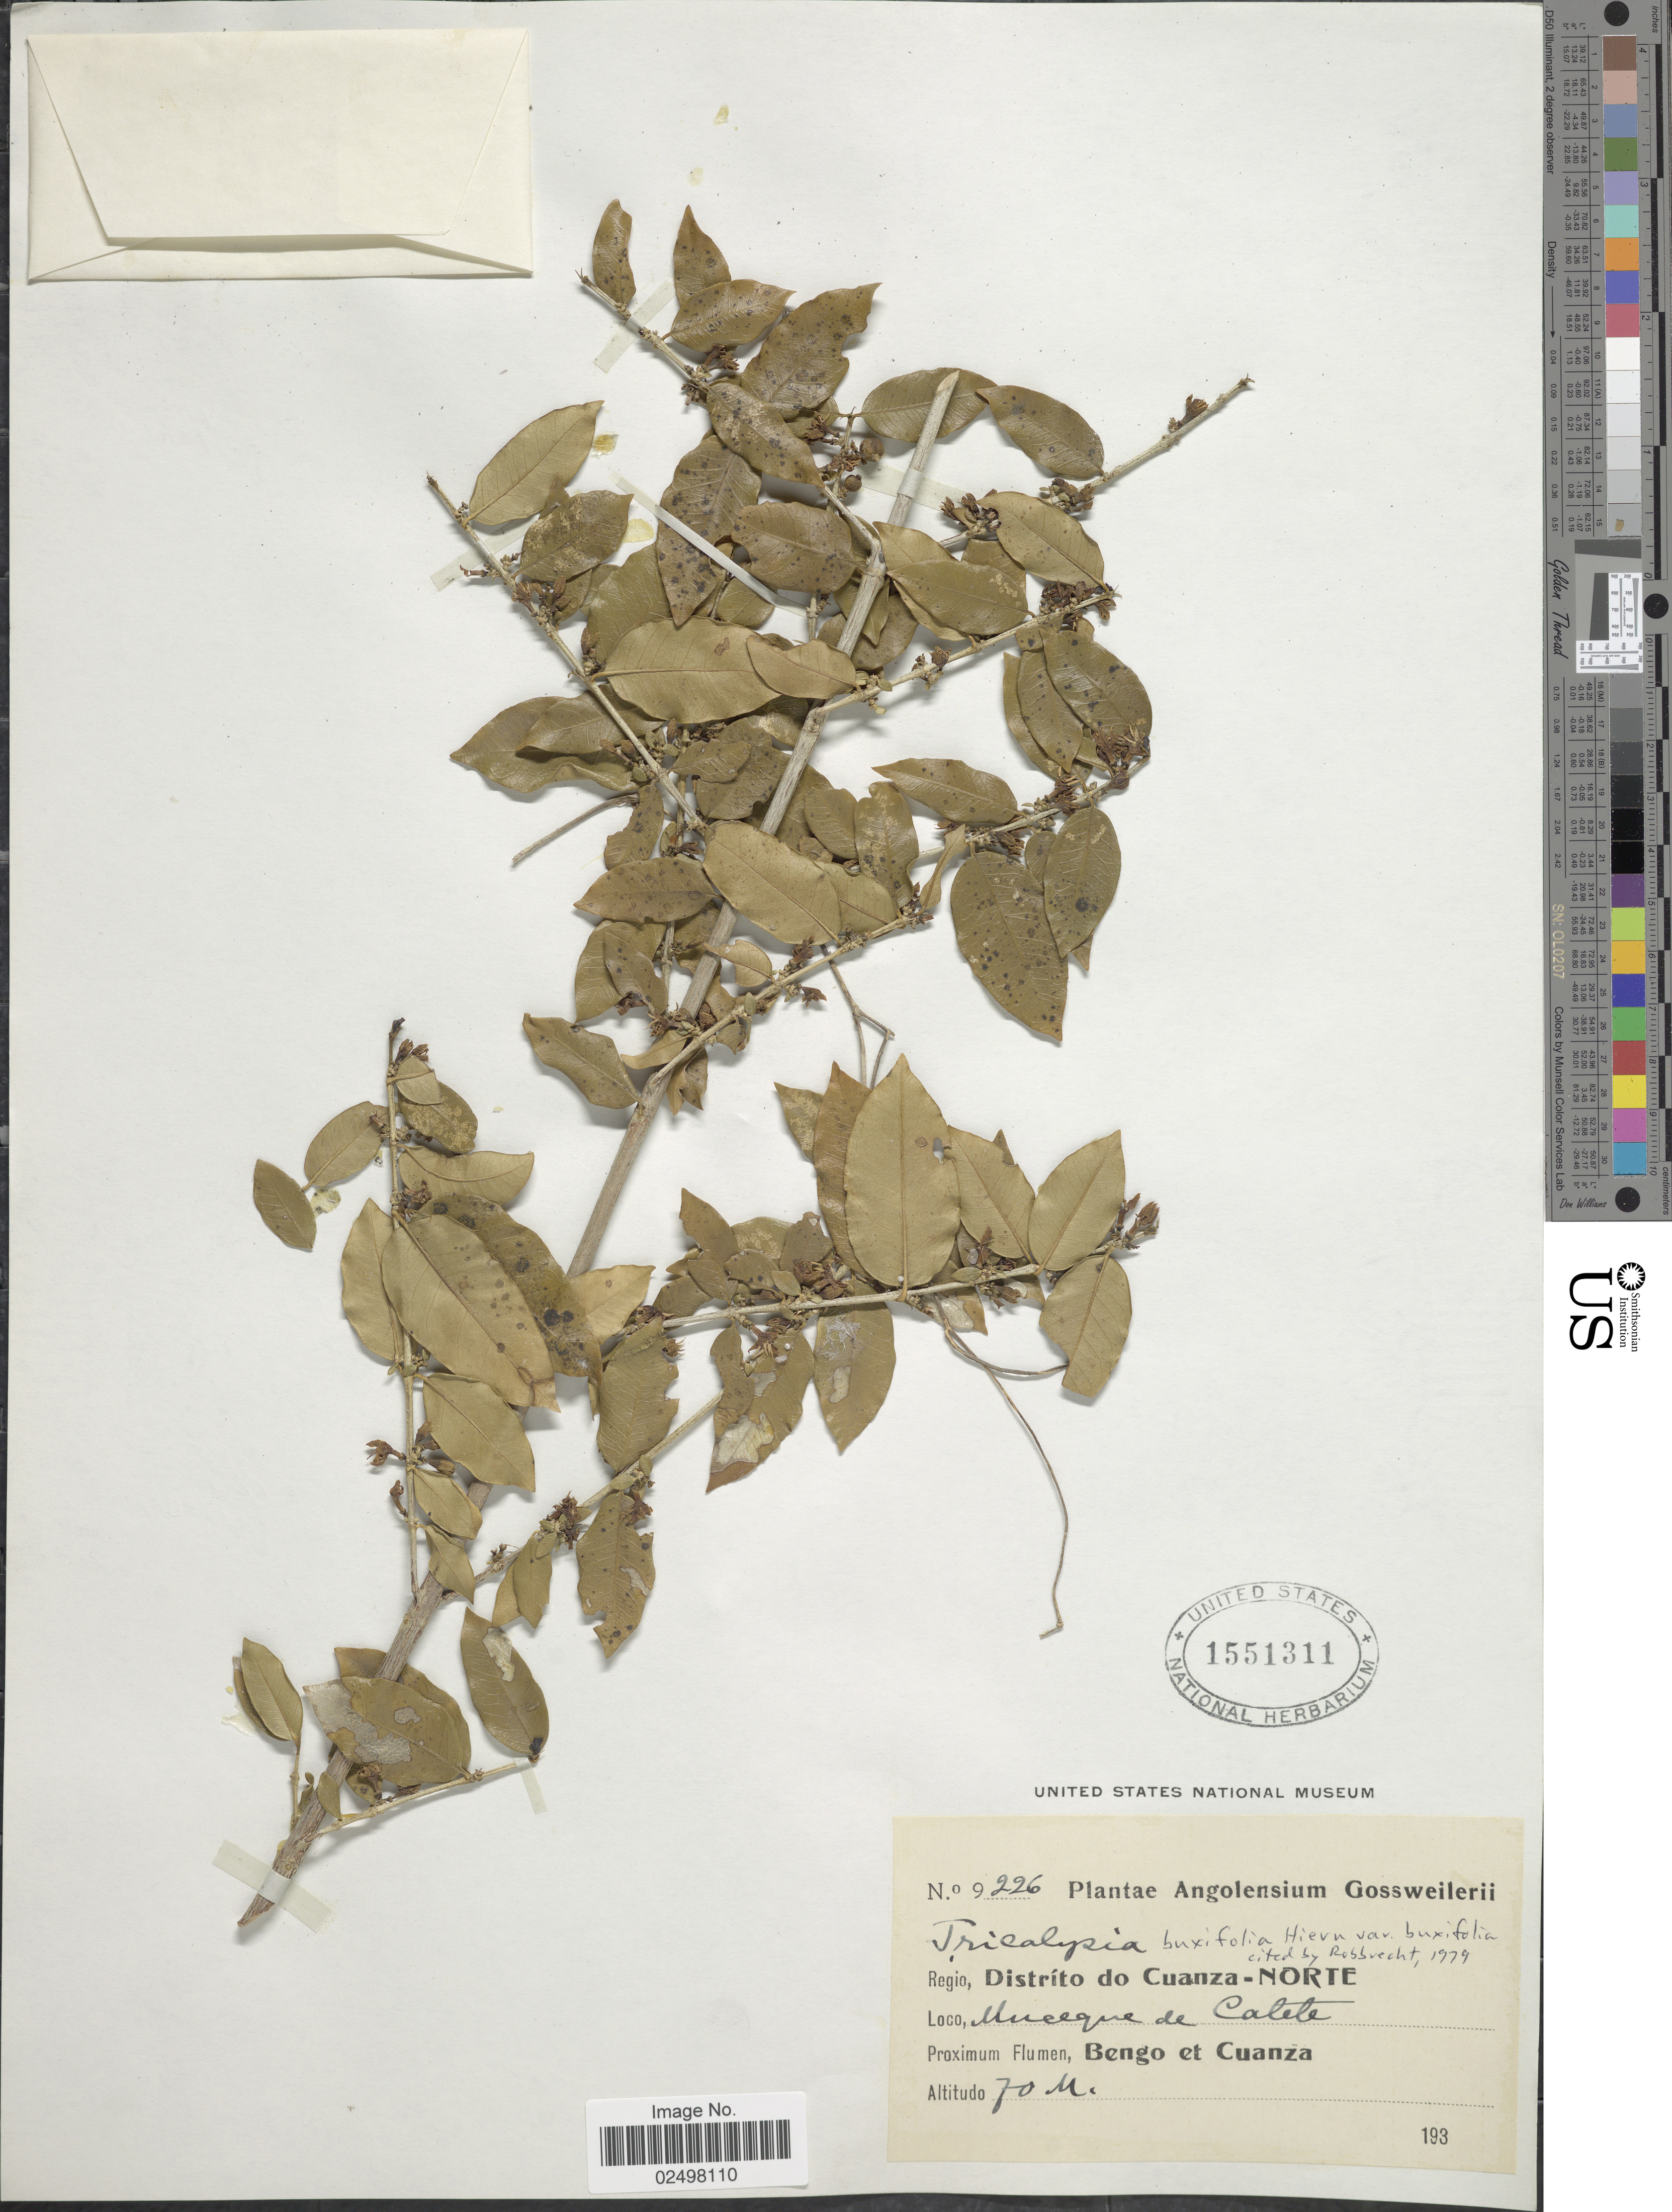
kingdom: Plantae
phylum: Tracheophyta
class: Magnoliopsida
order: Gentianales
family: Rubiaceae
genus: Tricalysia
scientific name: Tricalysia buxifolia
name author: Hiern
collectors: -. Gossweiler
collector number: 9226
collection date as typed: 193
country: Angola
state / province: Cuanza Norte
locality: Distrito do Cuanza-Norte, Unceque de Calete, Proximum Flumen, Bengo et Cuanza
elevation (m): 70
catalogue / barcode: US 1551311